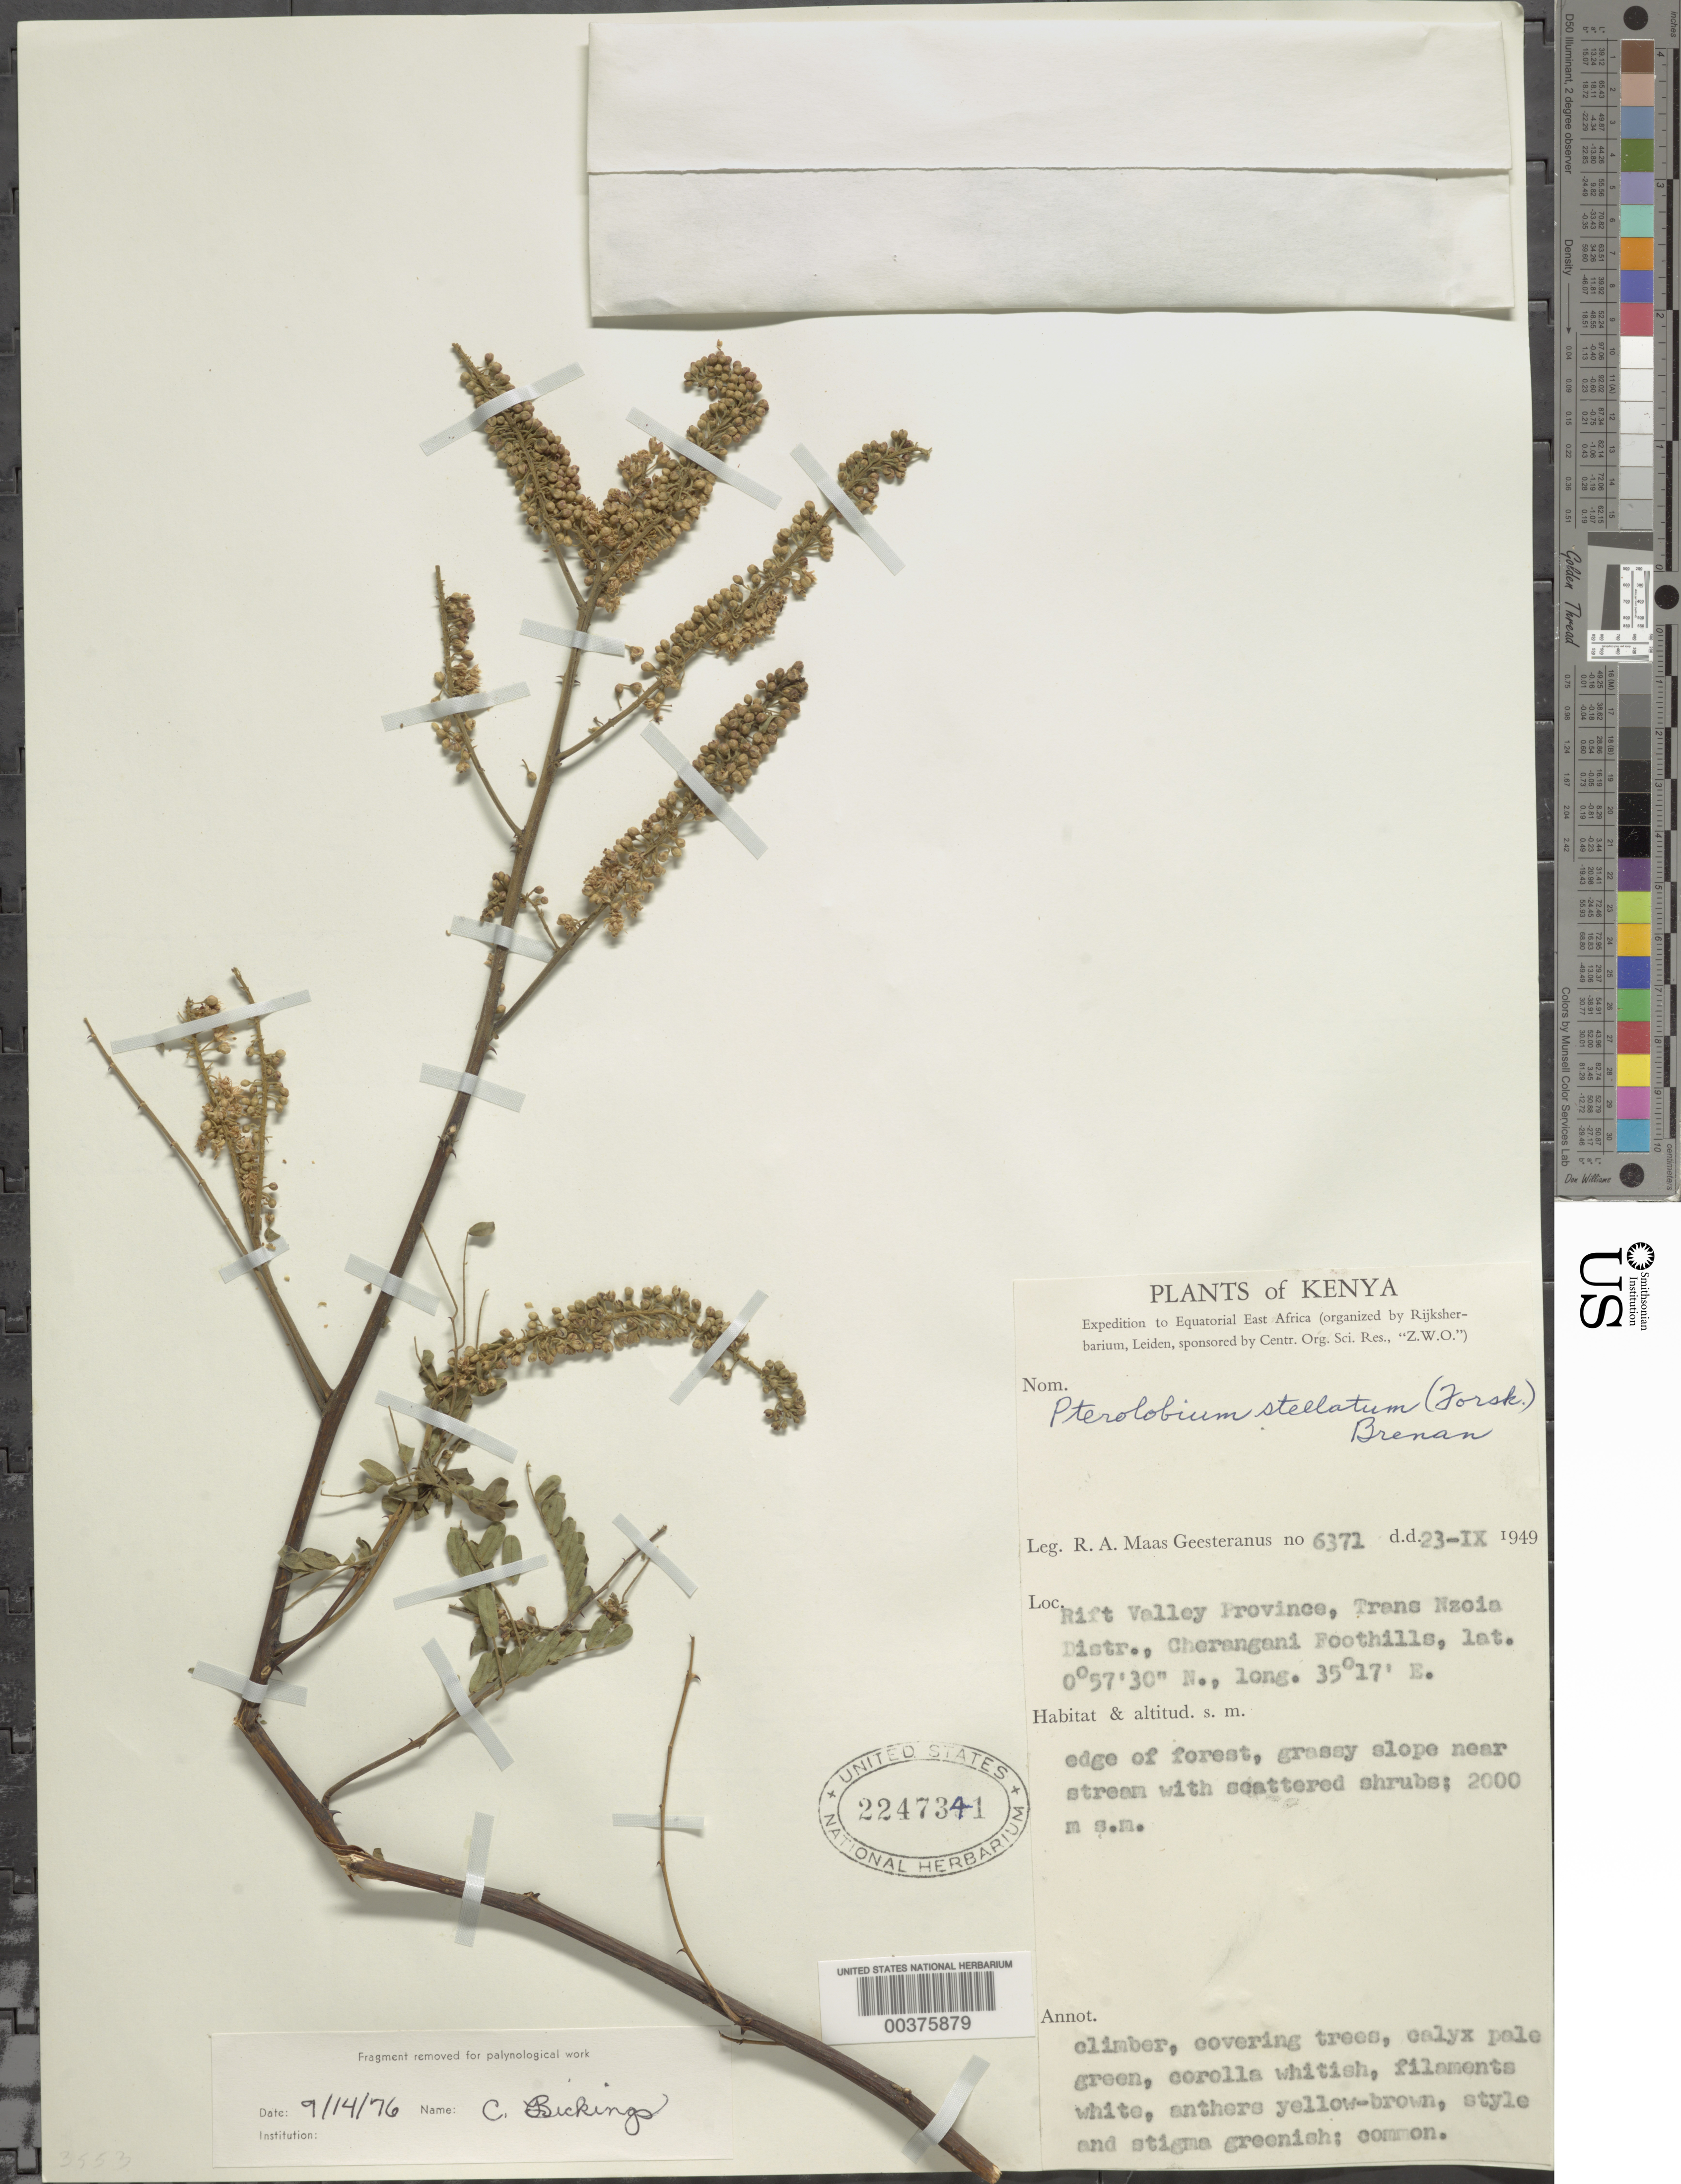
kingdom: Plantae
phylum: Tracheophyta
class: Magnoliopsida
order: Fabales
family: Fabaceae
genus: Pterolobium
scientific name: Pterolobium stellatum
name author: (Forssk.) Brenan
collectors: R. A. Maas Geesteranus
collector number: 6371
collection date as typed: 23 Sep 1949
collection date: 1949-09-23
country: Kenya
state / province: Trans Nzoia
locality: Cherangani foothills near stream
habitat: Edge of forest, grassy slope near stream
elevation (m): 2000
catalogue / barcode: US 2247341